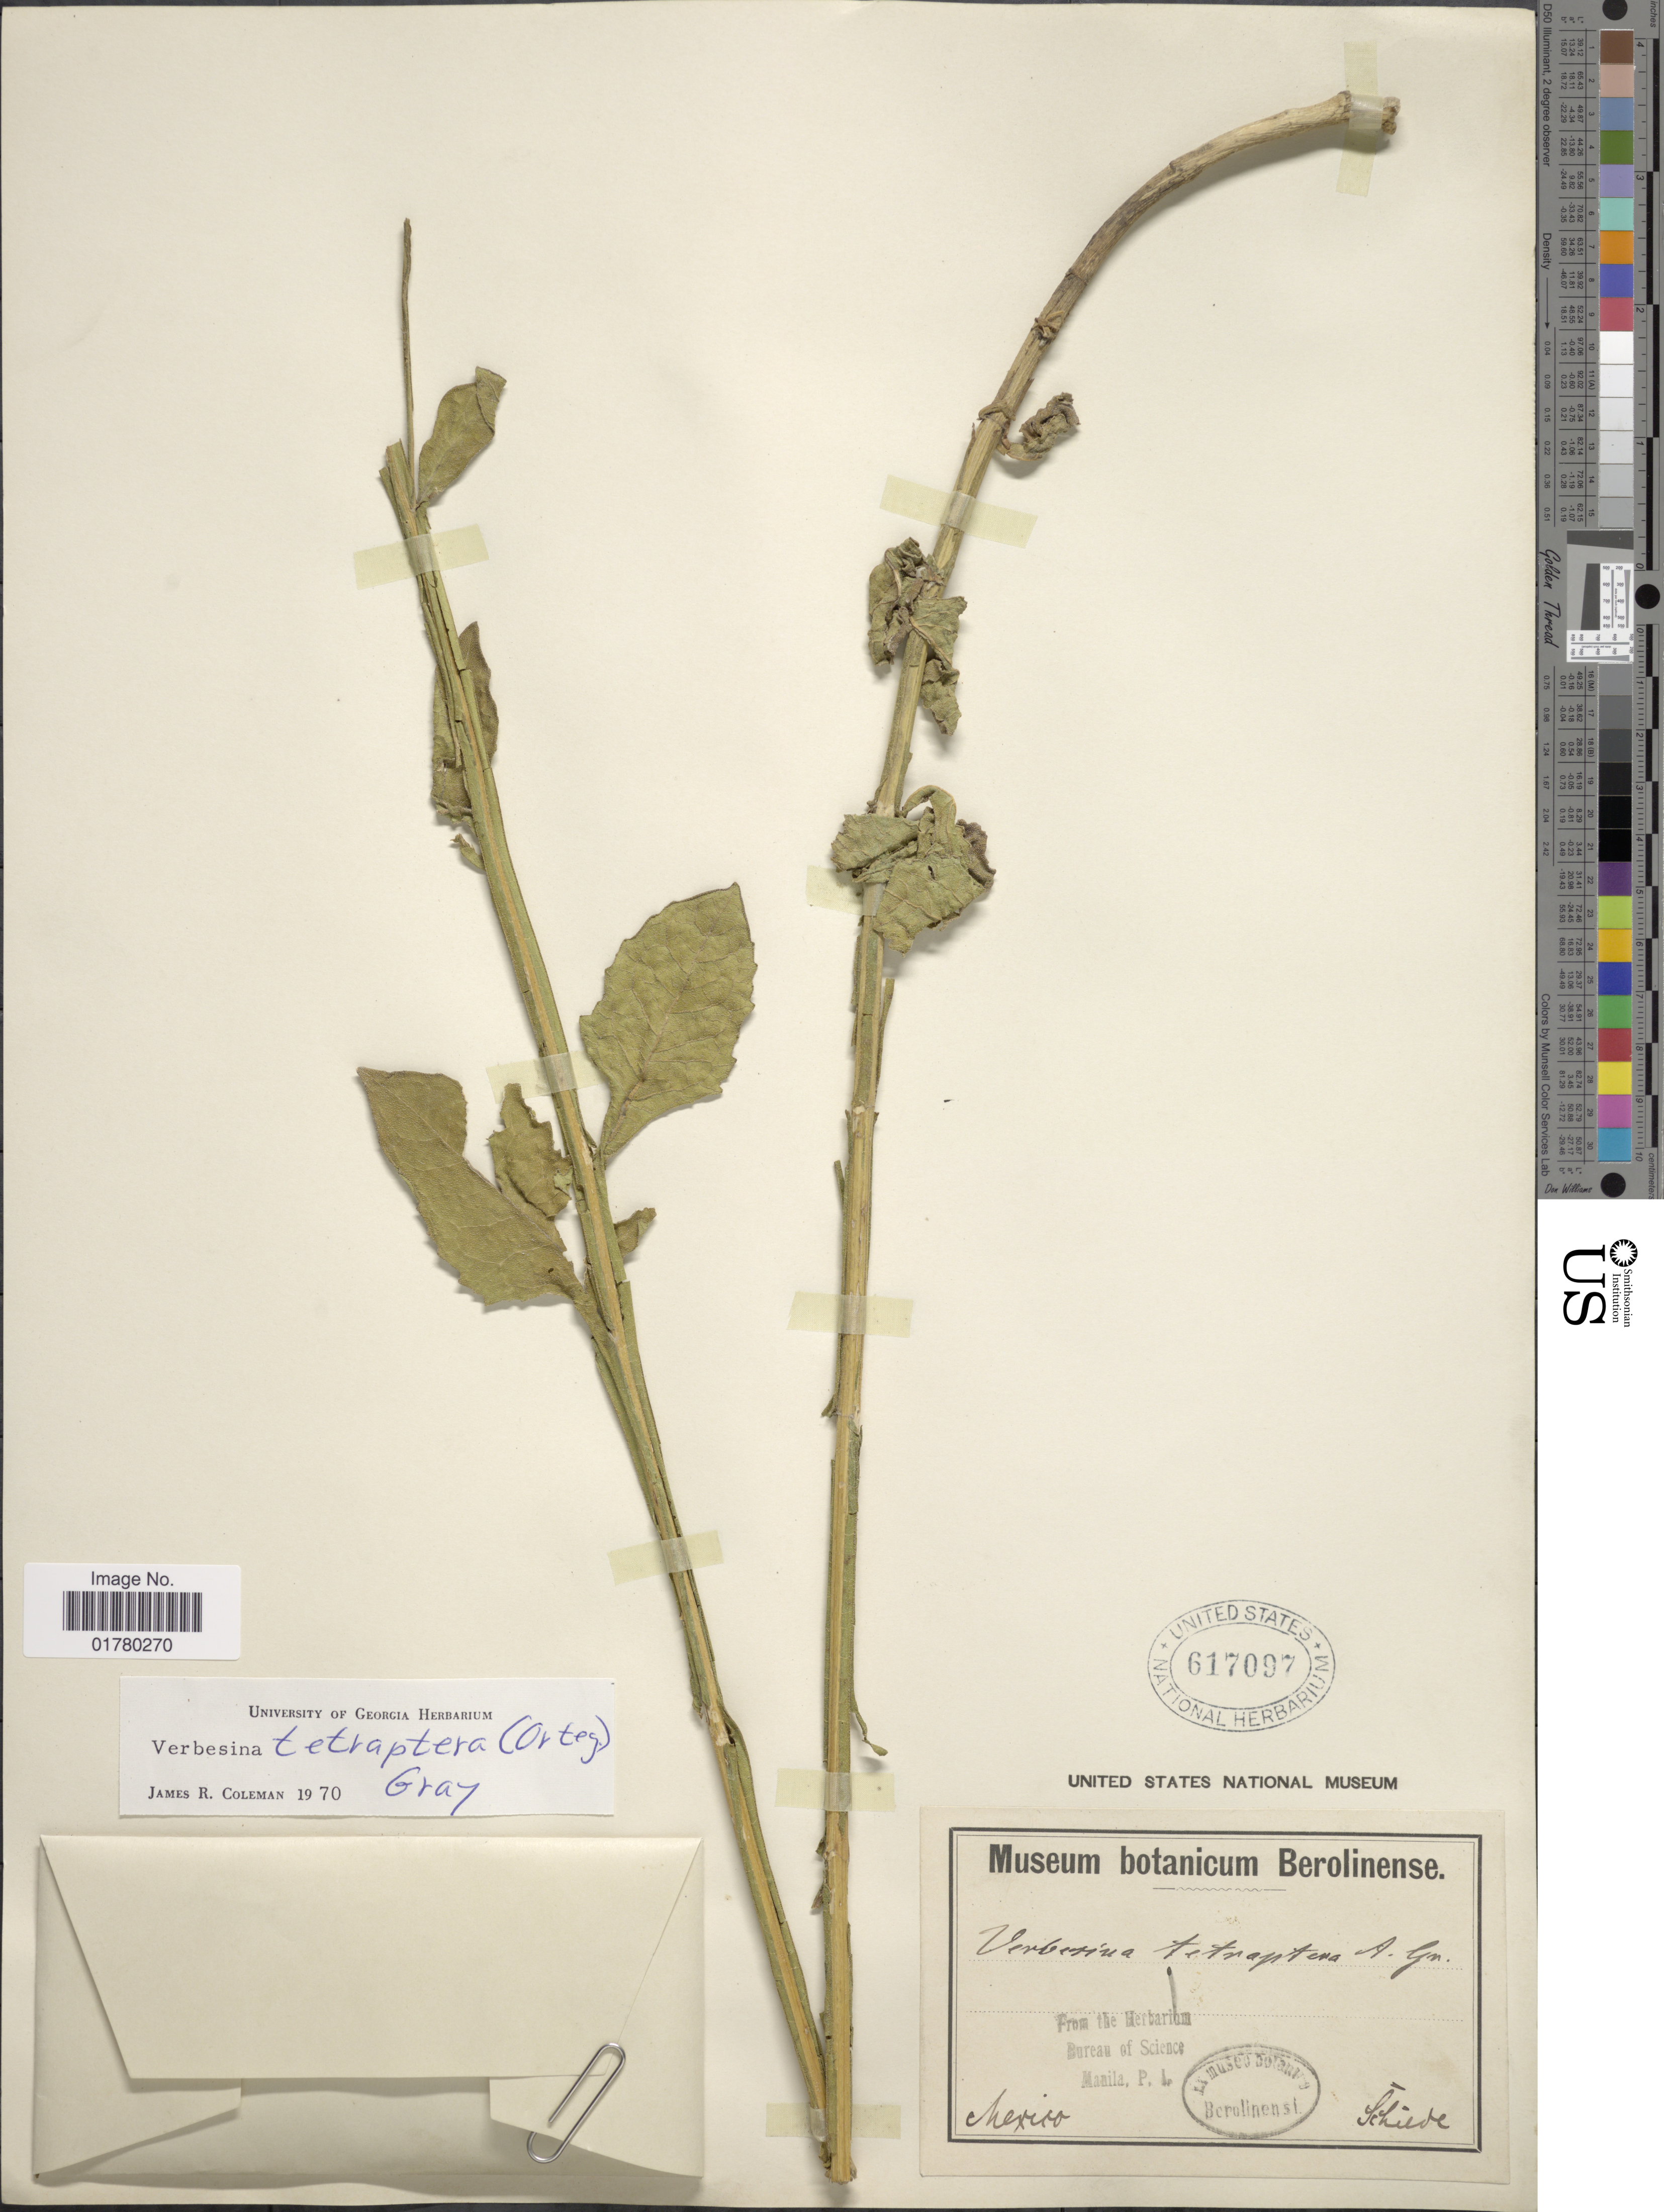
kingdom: Plantae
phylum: Tracheophyta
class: Magnoliopsida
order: Asterales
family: Asteraceae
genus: Verbesina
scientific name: Verbesina tetraptera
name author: (Ortega) A. Gray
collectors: Schiede, --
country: Mexico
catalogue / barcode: US 617097